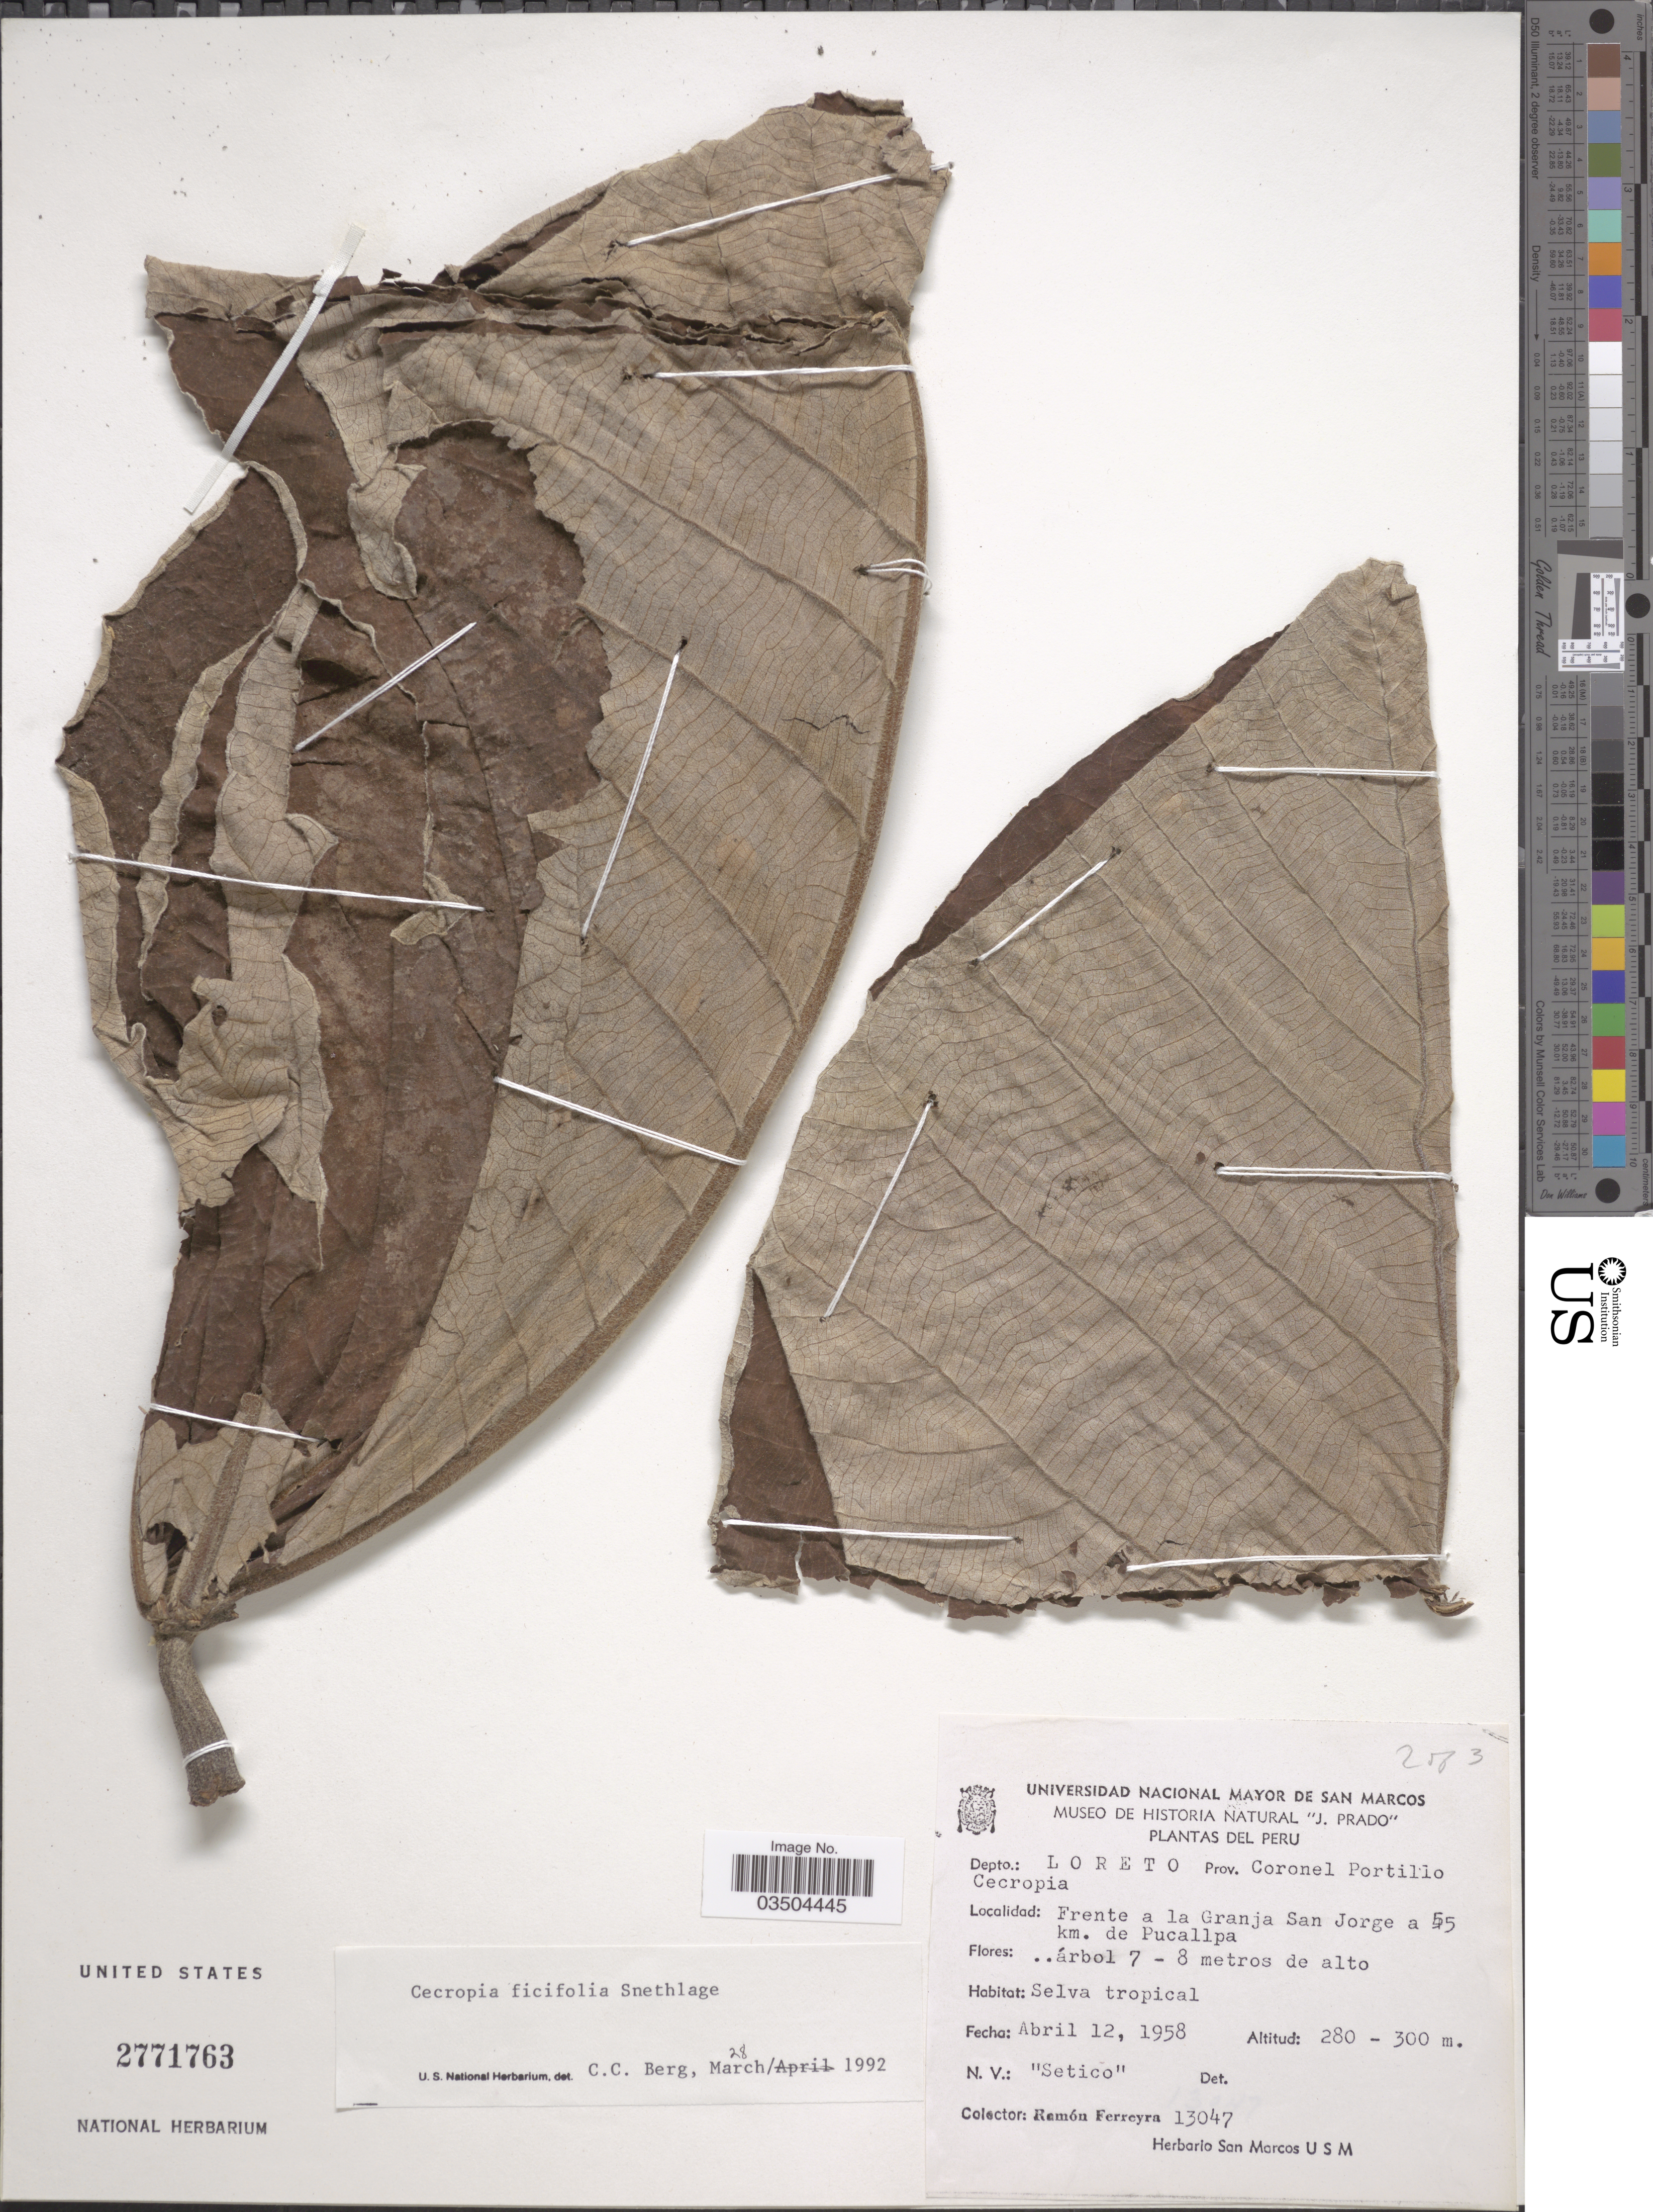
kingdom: Plantae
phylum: Tracheophyta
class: Magnoliopsida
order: Rosales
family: Urticaceae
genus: Cecropia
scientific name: Cecropia ficifolia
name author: Snethlage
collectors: R. A. Ferreyra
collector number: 13047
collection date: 1958-04-12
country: Peru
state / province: Loreto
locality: Depto.: Loreto, Prov. Coronel Portillo. Frente a la Granja San Jorge a 55 km. de Pucallpa.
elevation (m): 280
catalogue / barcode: US 2771763